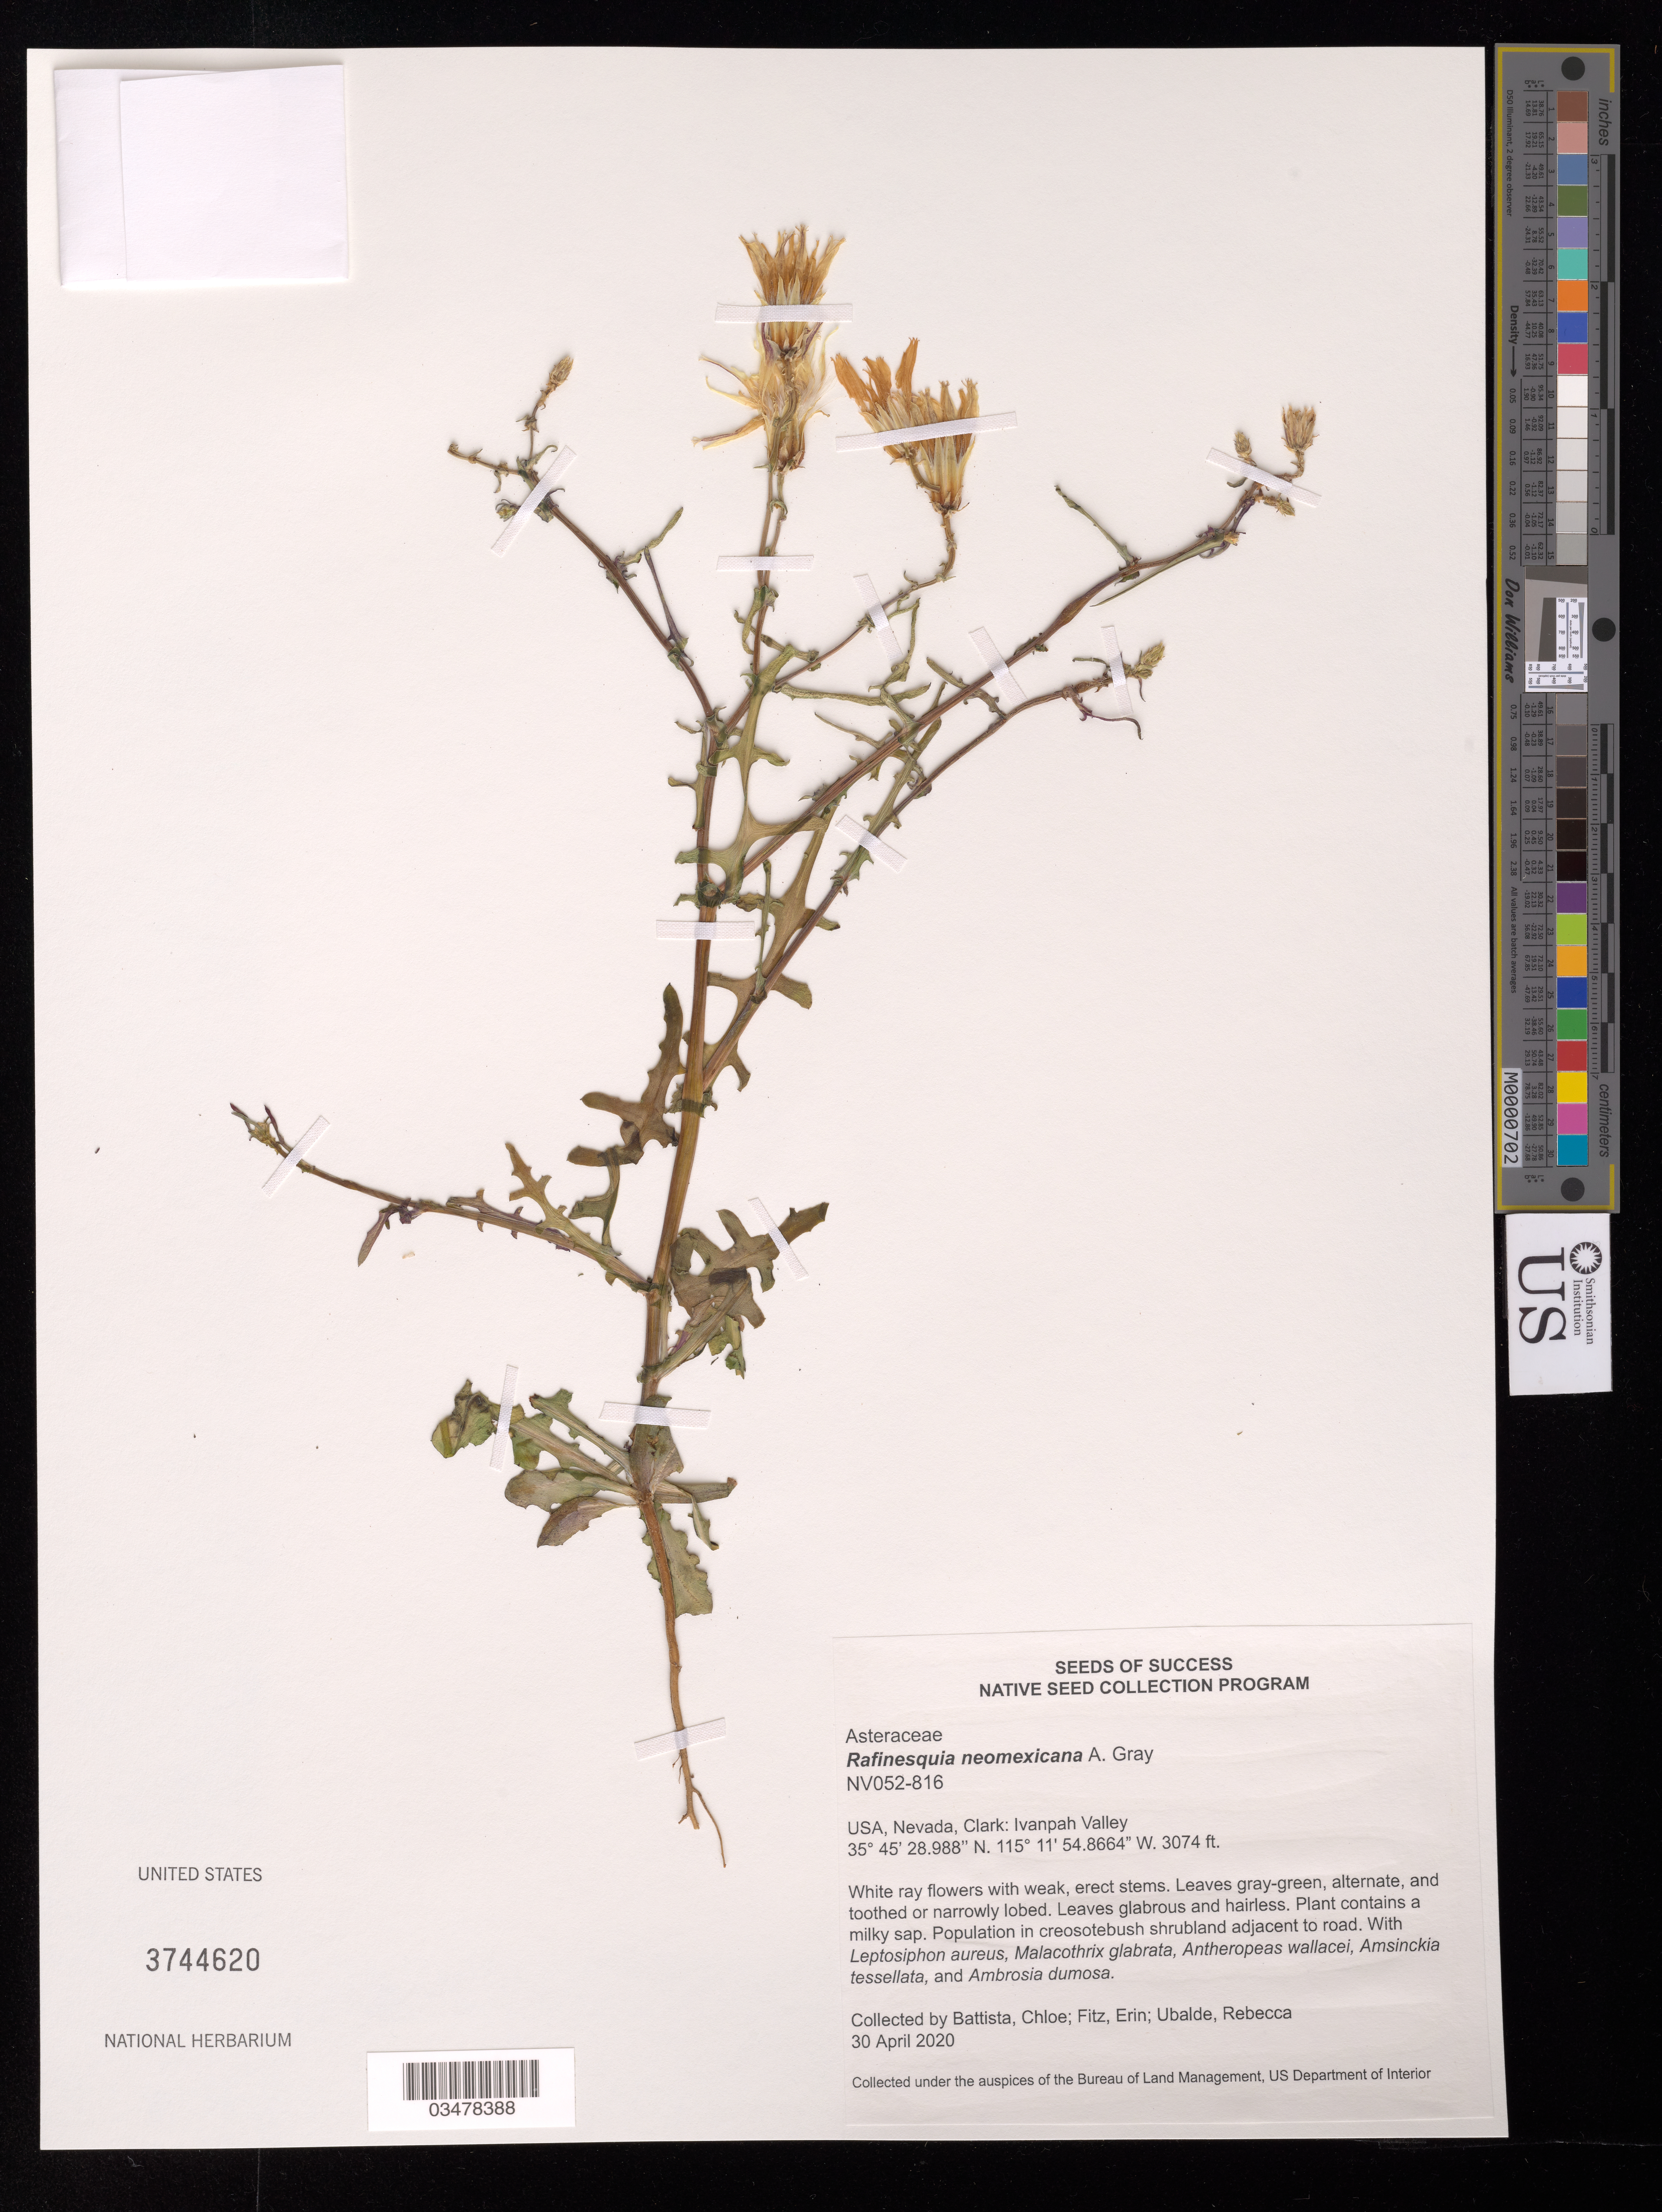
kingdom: Plantae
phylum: Tracheophyta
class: Magnoliopsida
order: Asterales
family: Asteraceae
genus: Rafinesquia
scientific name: Rafinesquia neomexicana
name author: A. Gray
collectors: C. Battista, E. Fitz & R. Ubalde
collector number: NV052-816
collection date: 2020-04-30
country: United States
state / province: Nevada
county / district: Clark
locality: Ivanpah Valley.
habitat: Creosotebush shrubland. With Leptosiphon aureus, Malacothrix glabrata, Ambrosia dumosa, etc.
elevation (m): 937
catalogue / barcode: US 3744620